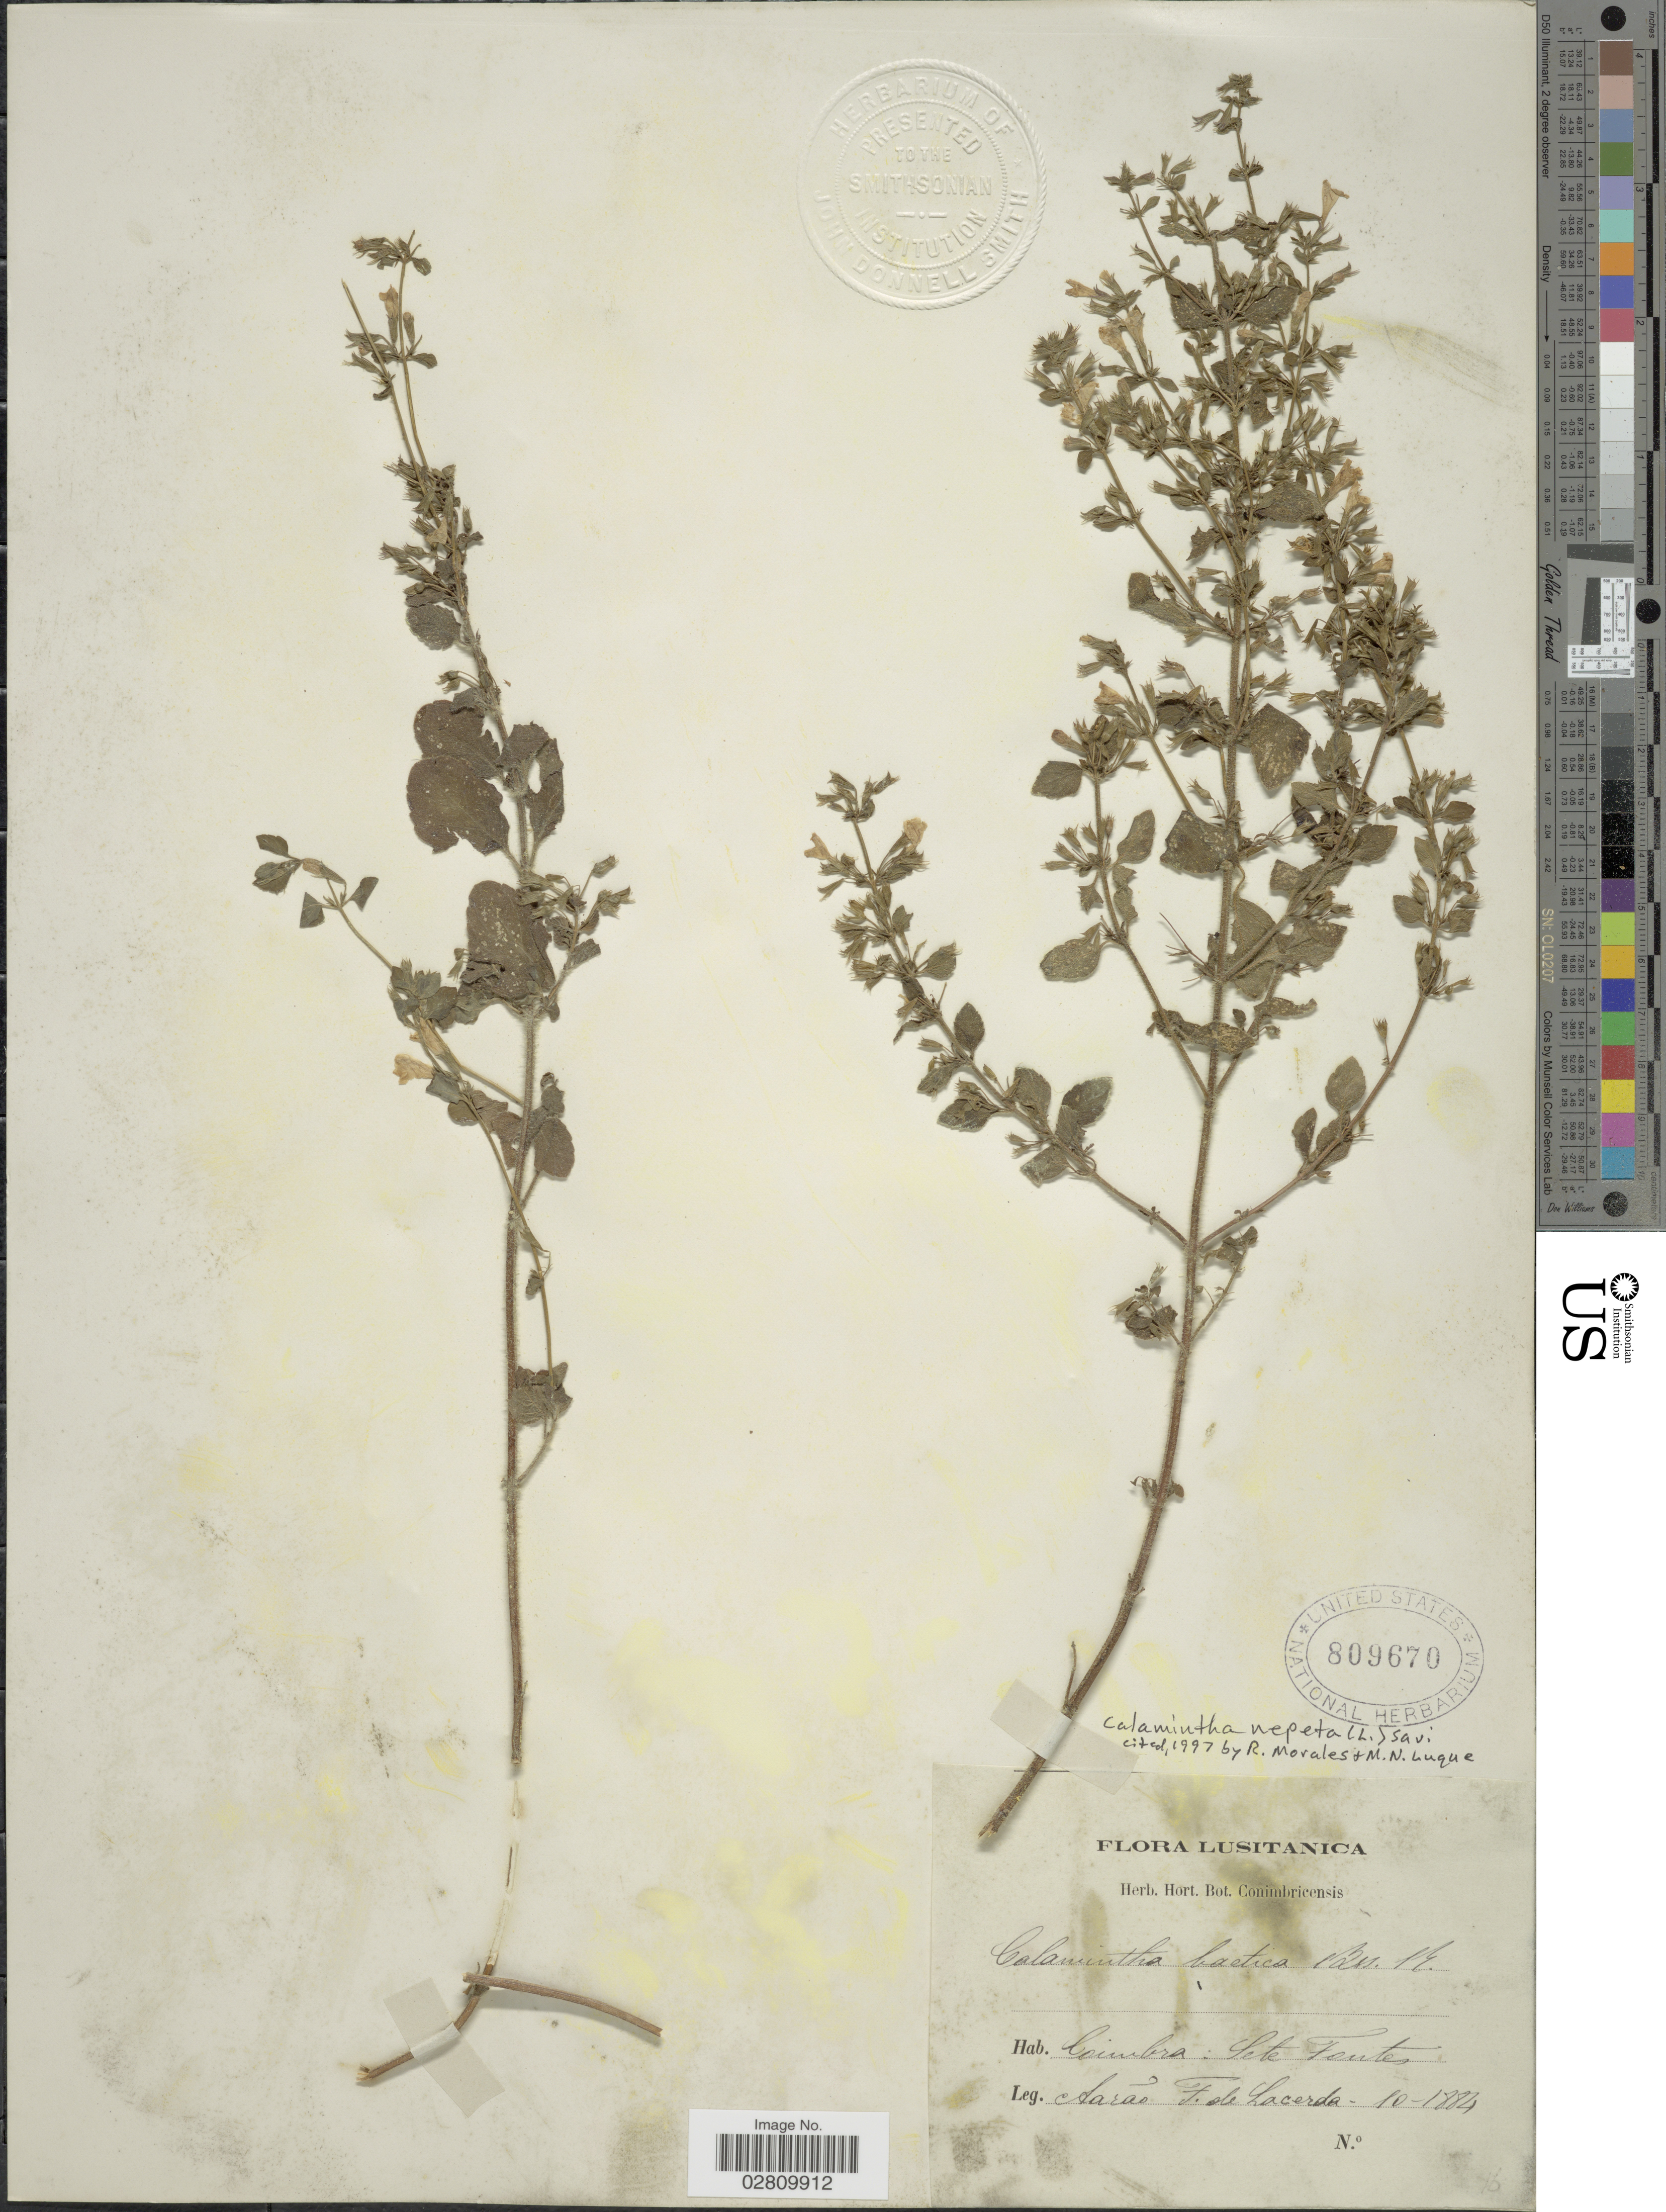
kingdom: Plantae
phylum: Tracheophyta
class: Magnoliopsida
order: Lamiales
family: Lamiaceae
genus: Clinopodium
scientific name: Clinopodium nepeta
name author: (L.) Kuntze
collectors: A. F. de Lacerda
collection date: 1884-10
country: Portugal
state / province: Coimbra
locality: Lusitanica. Coimbra: Sete Fontes.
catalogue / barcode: US 809670